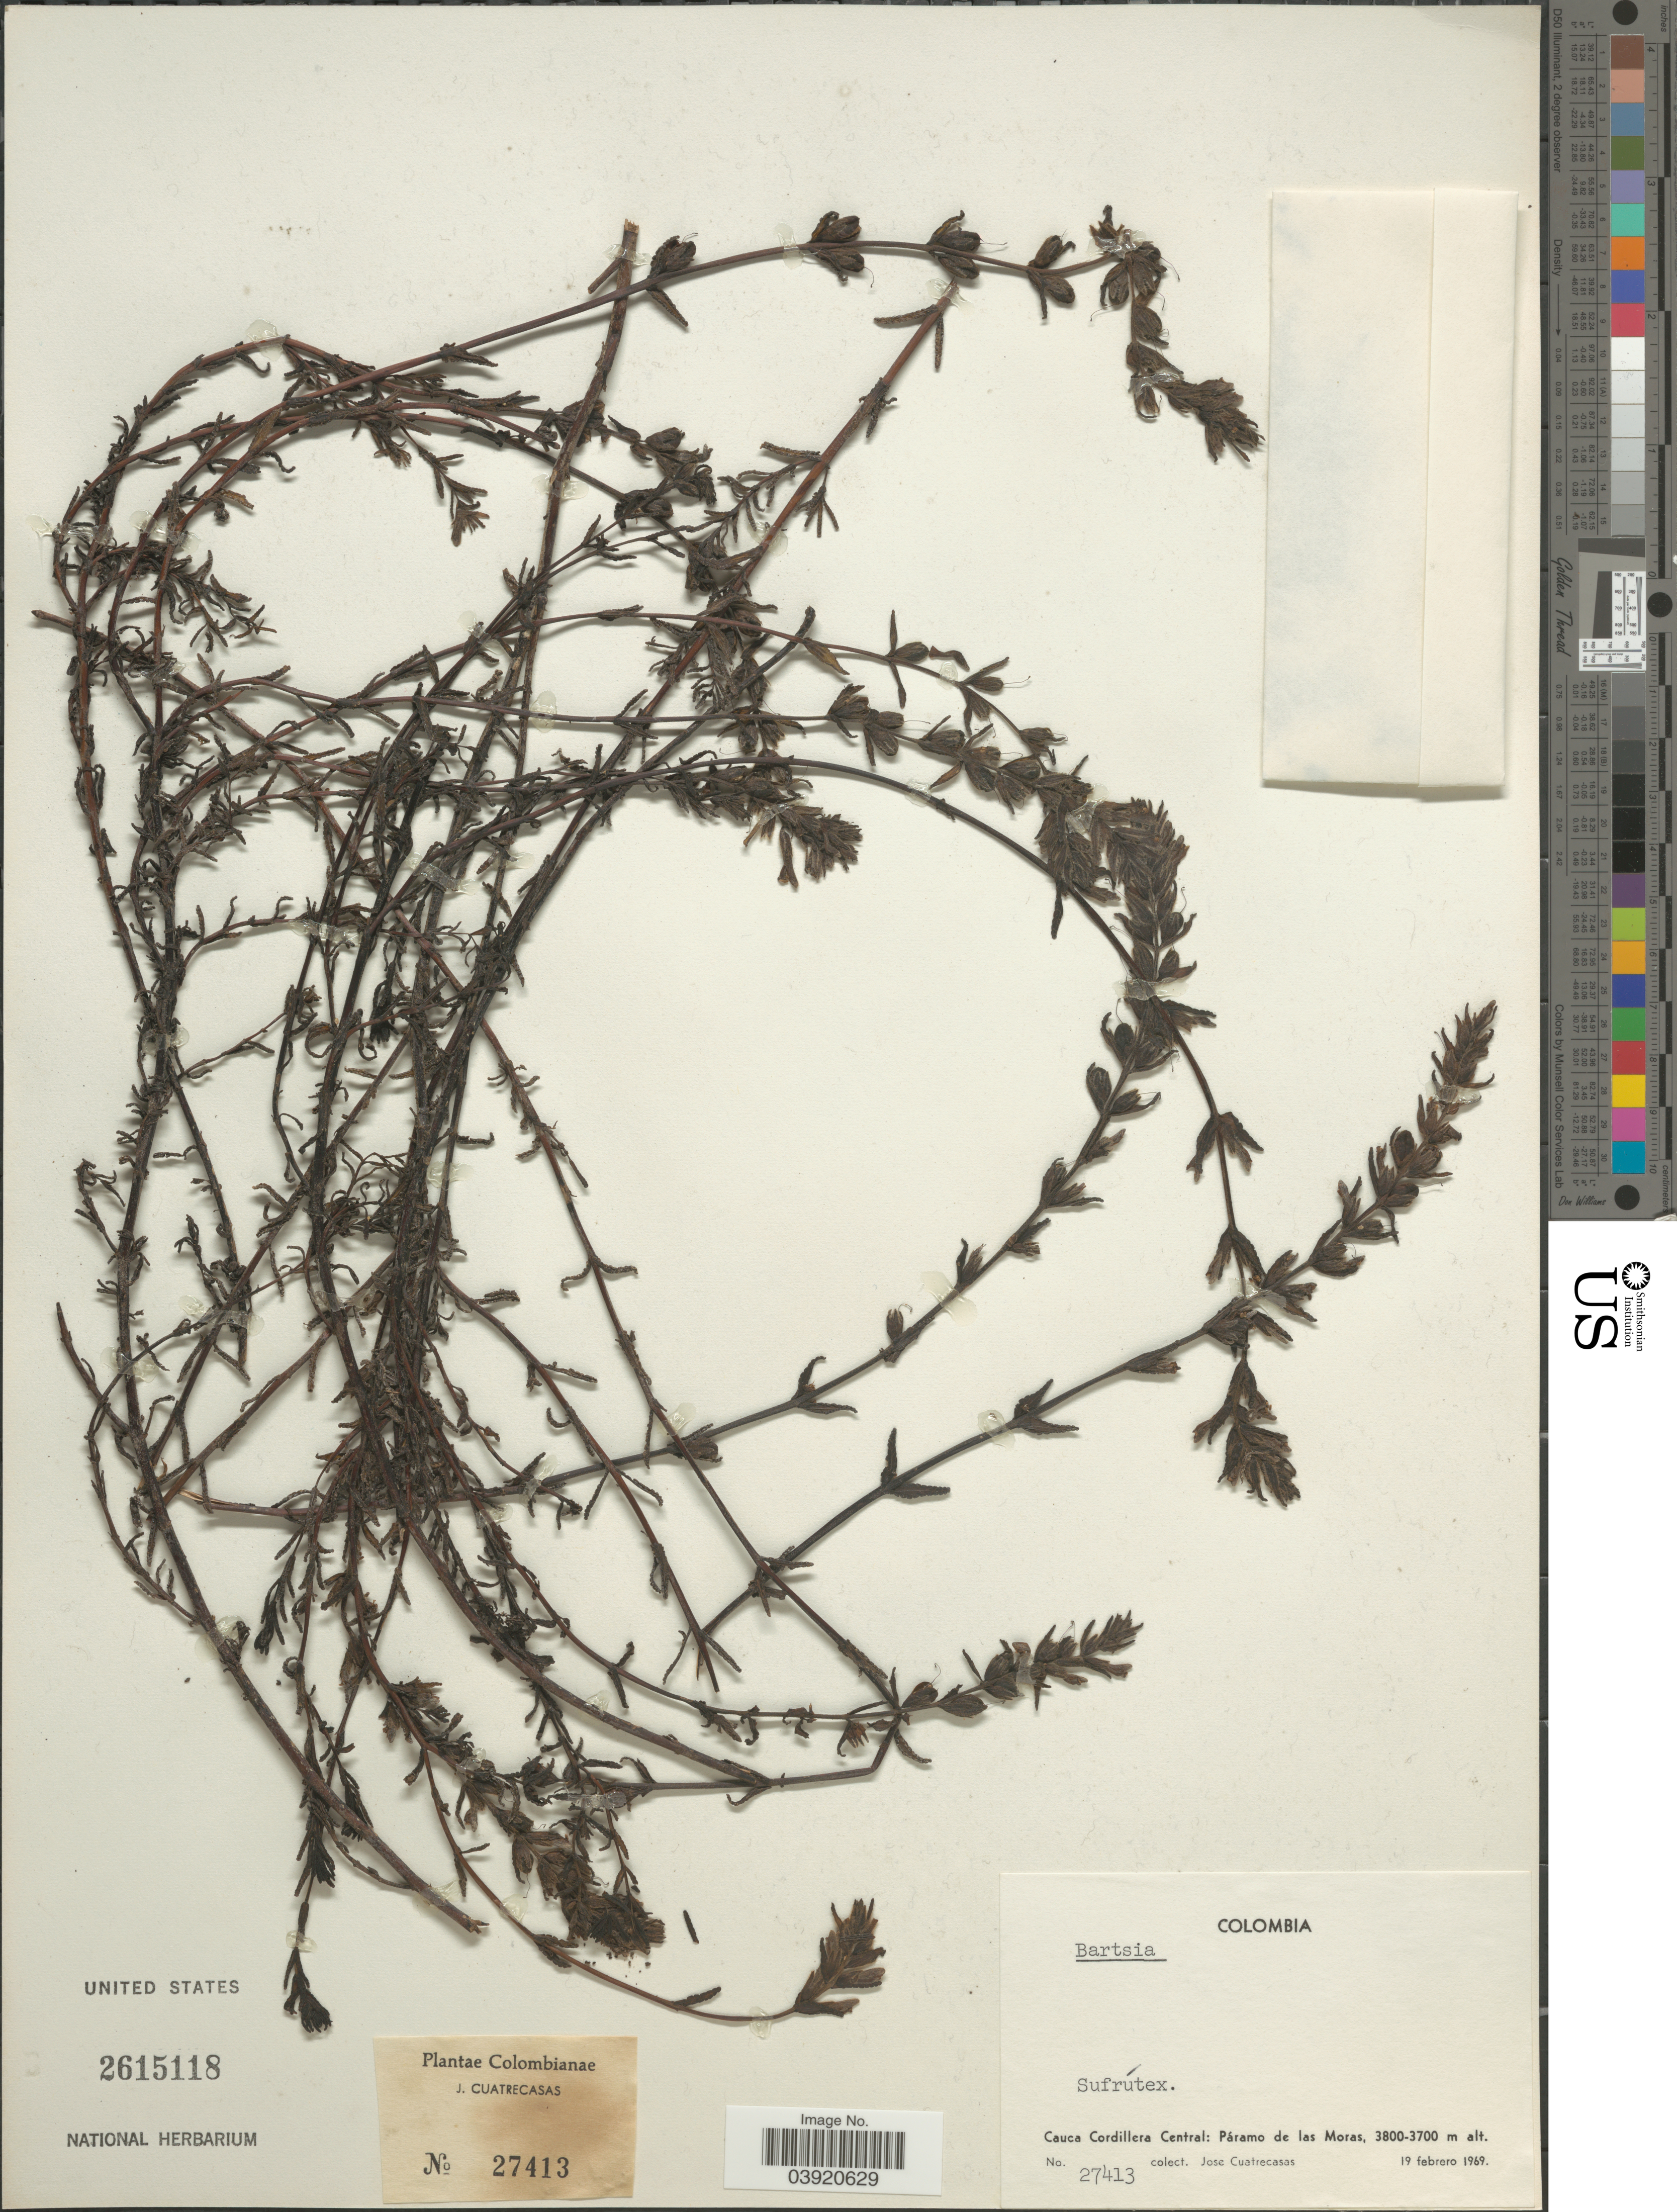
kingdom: Plantae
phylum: Tracheophyta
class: Magnoliopsida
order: Lamiales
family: Orobanchaceae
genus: Bartsia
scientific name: Bartsia sp.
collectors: J. Cuatrecasas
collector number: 27413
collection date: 1969-02-19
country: Colombia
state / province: Cauca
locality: Cordillera Central: Páramo de las Moras.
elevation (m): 3700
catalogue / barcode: US 2615118